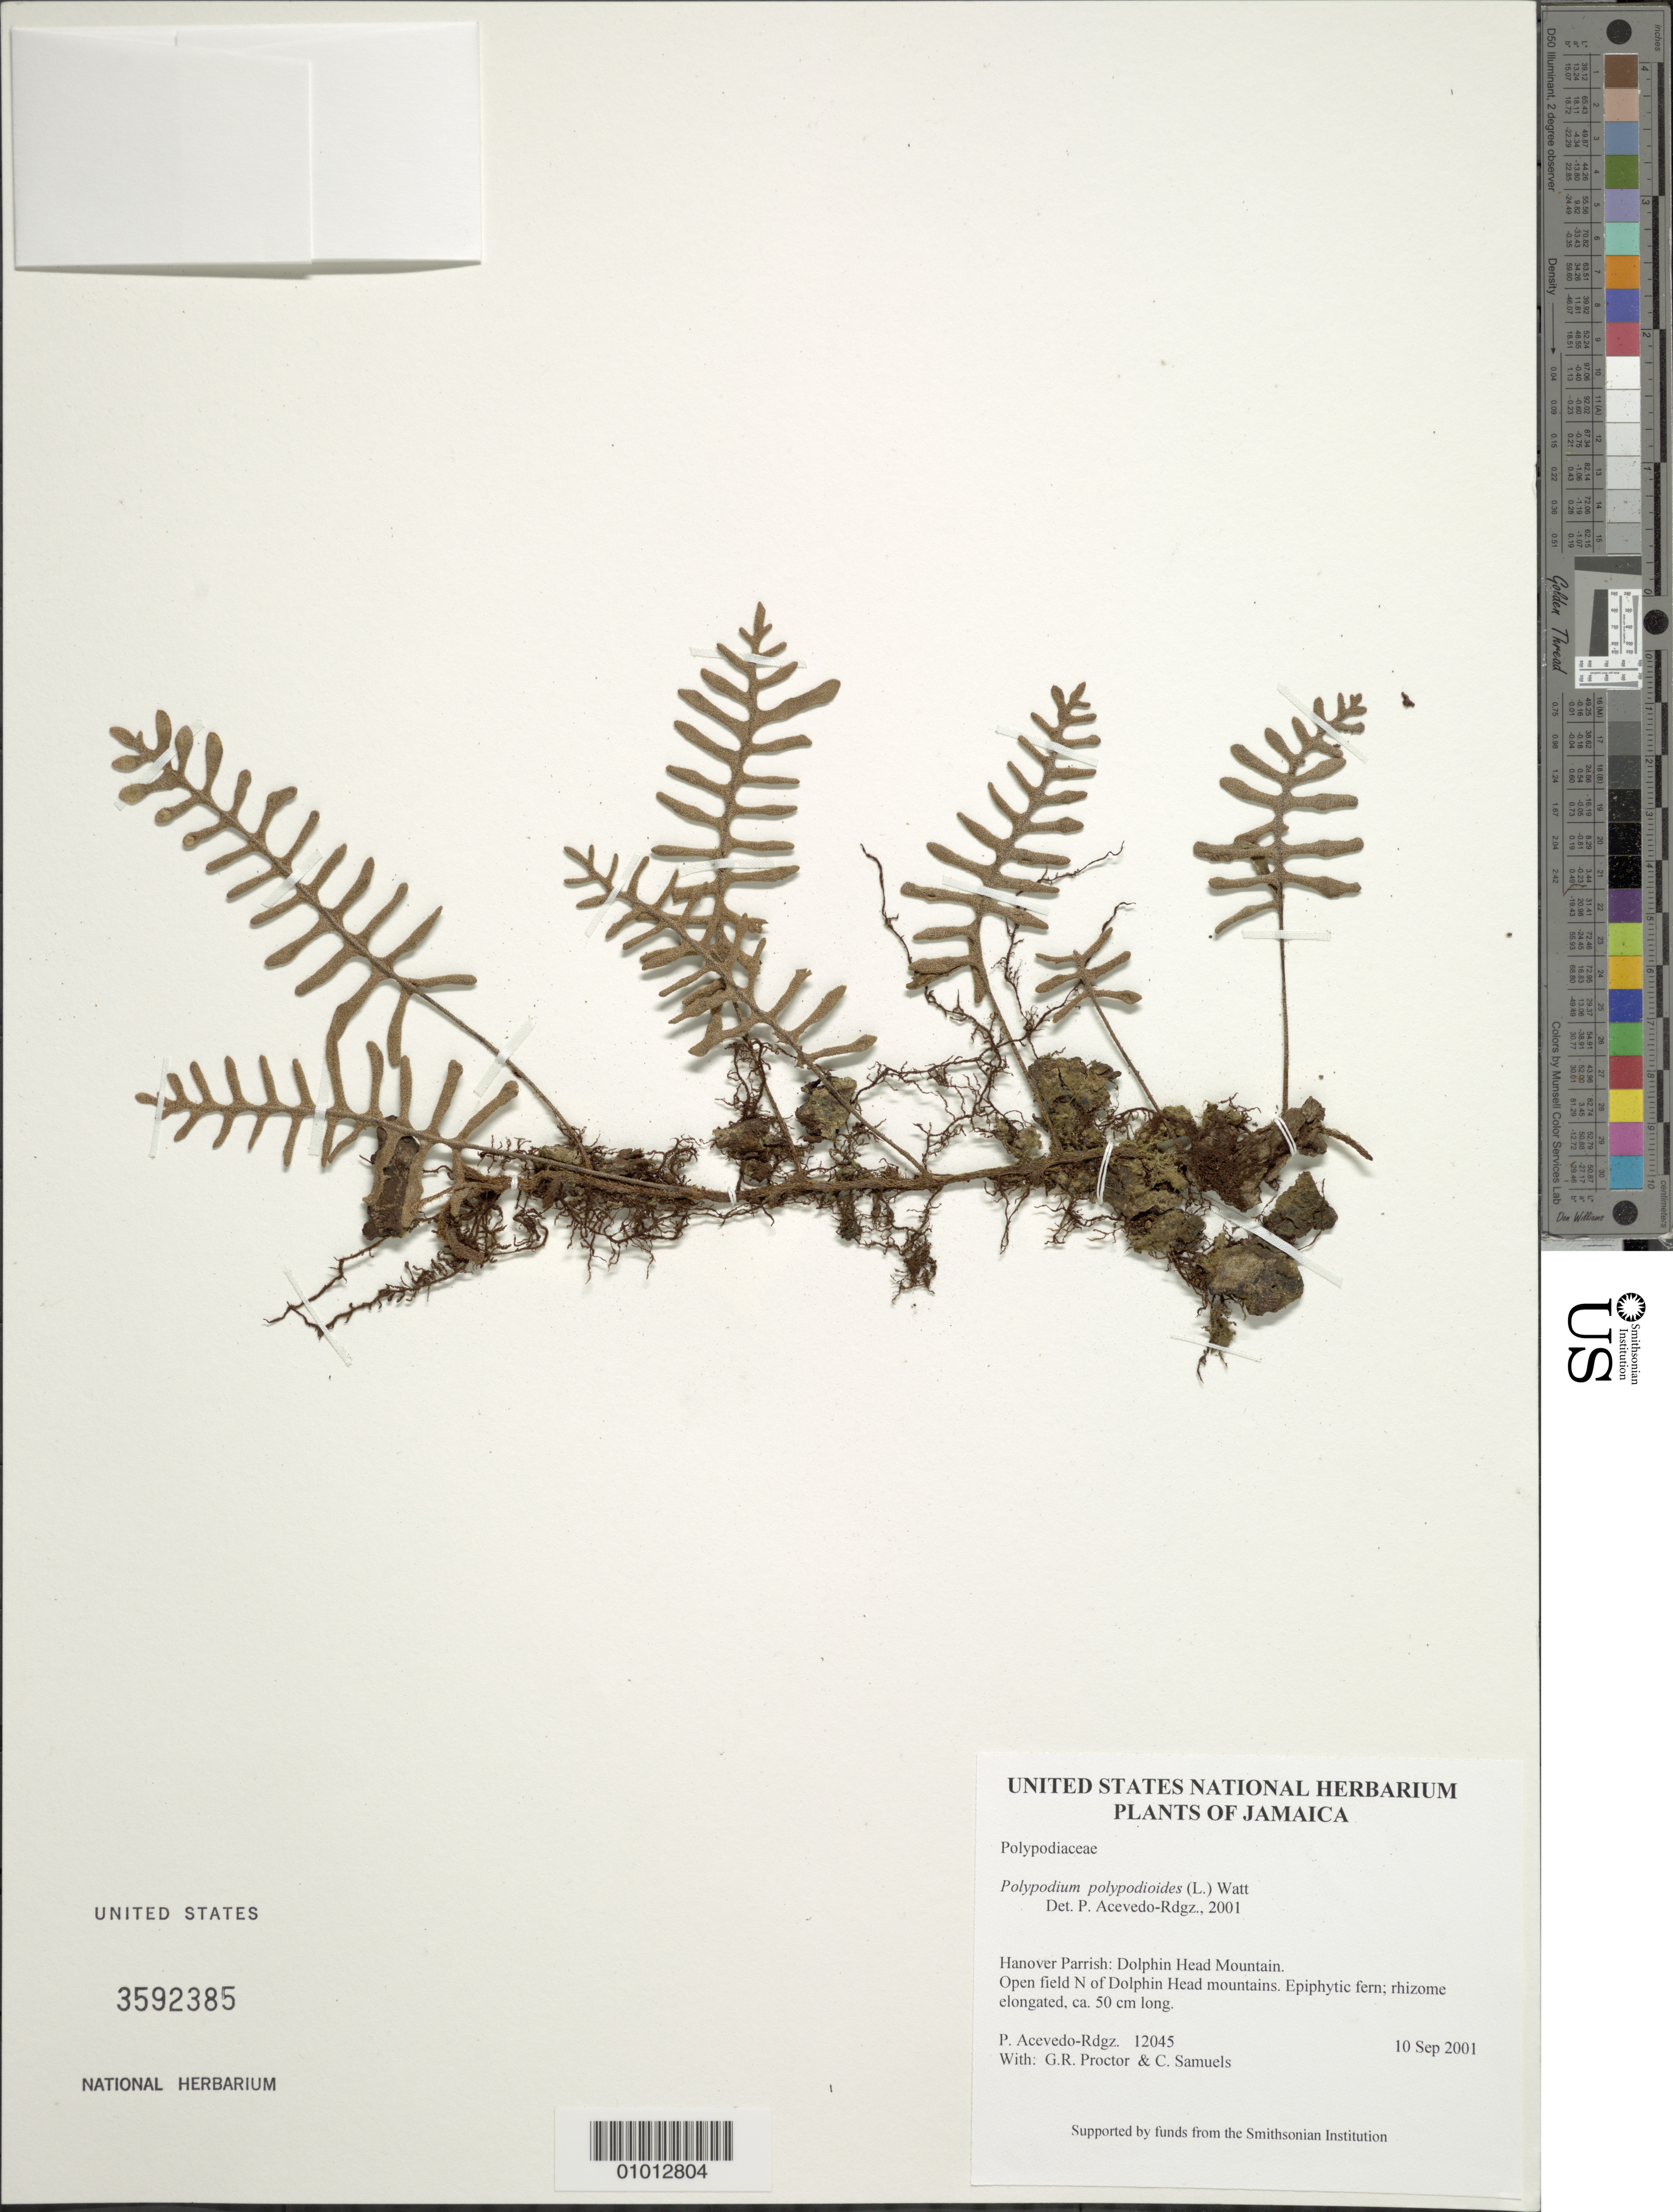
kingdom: Plantae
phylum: Tracheophyta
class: Polypodiopsida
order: Polypodiales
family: Polypodiaceae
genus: Pleopeltis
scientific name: Pleopeltis polypodioides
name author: (L.) E.G. Andrews & Windham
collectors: P. Acevedo-Rodr., G. R. Proctor & C. Samuels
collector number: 12045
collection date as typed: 10 Sep 2001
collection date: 2001-09-10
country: Jamaica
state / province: Hanover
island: Jamaica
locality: Hanover Parrish: Dolphin Head Mountain.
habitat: Open field N of Dolphin Head mountains.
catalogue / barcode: US 3592385